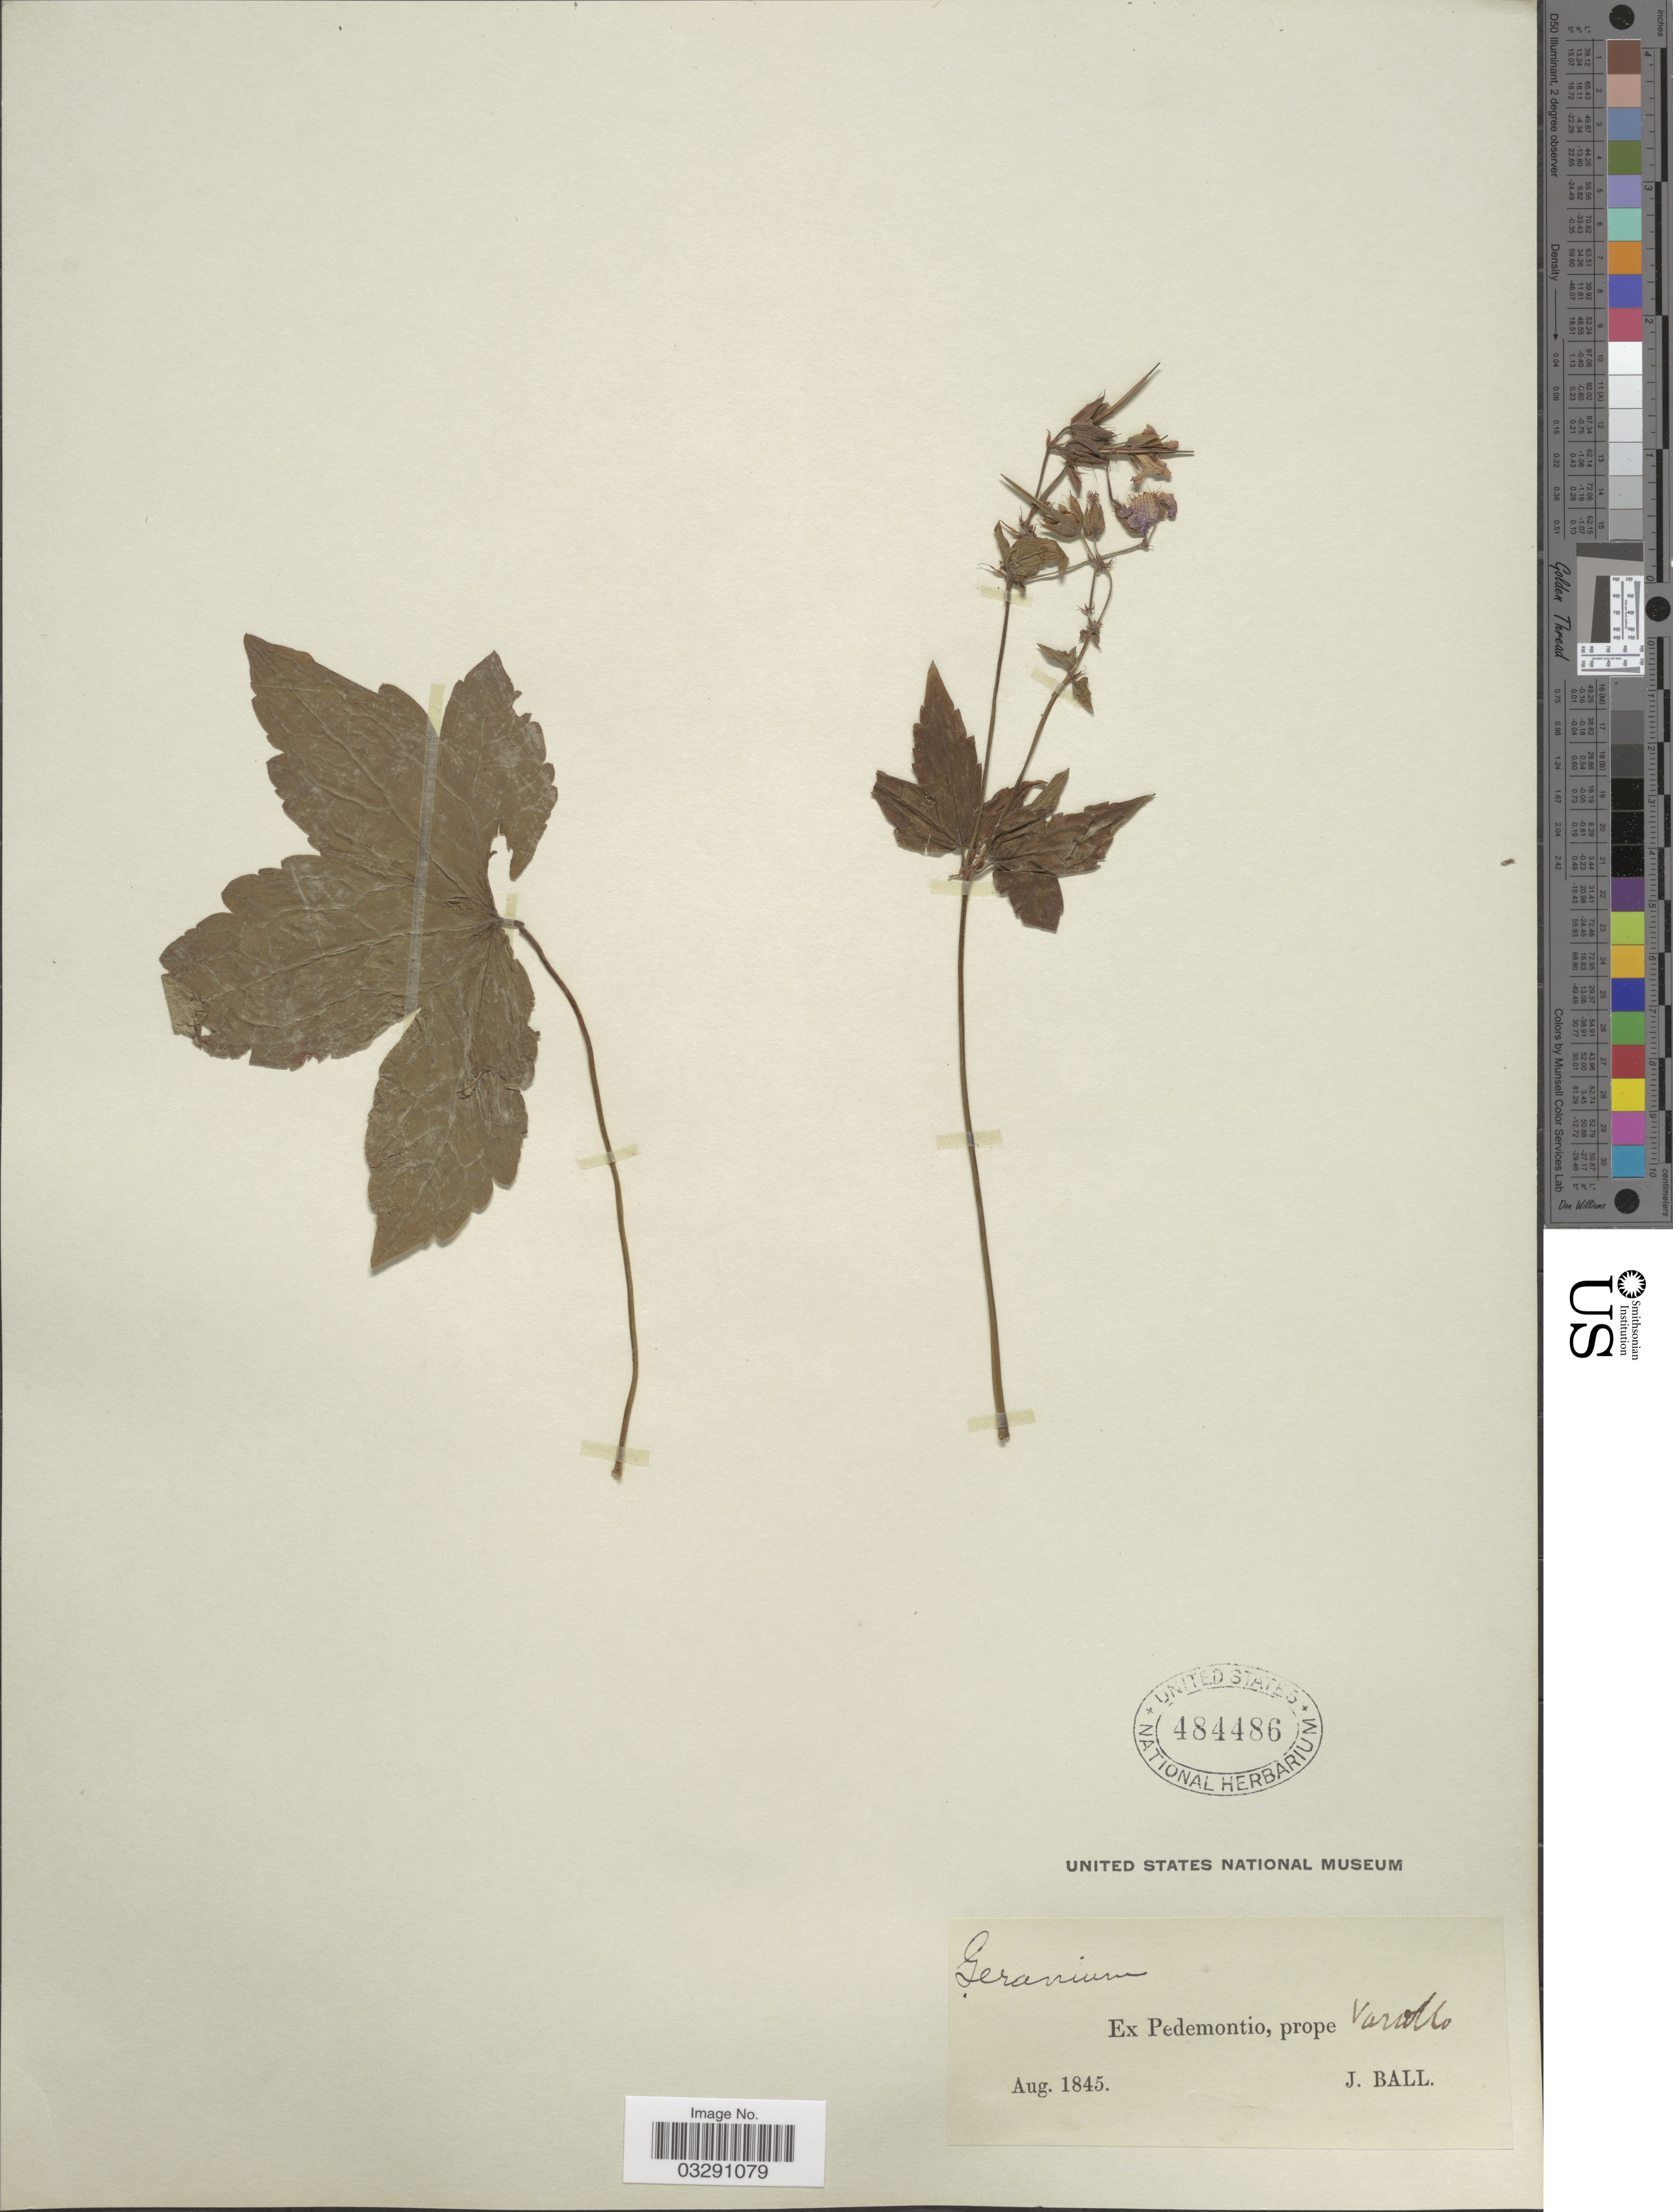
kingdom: Plantae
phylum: Tracheophyta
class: Magnoliopsida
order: Geraniales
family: Geraniaceae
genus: Geranium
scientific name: Geranium sp.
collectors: J. Ball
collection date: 1845-08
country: Italy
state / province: Piedmont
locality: Ex Pedemontio, prope Varollo.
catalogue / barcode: US 484486